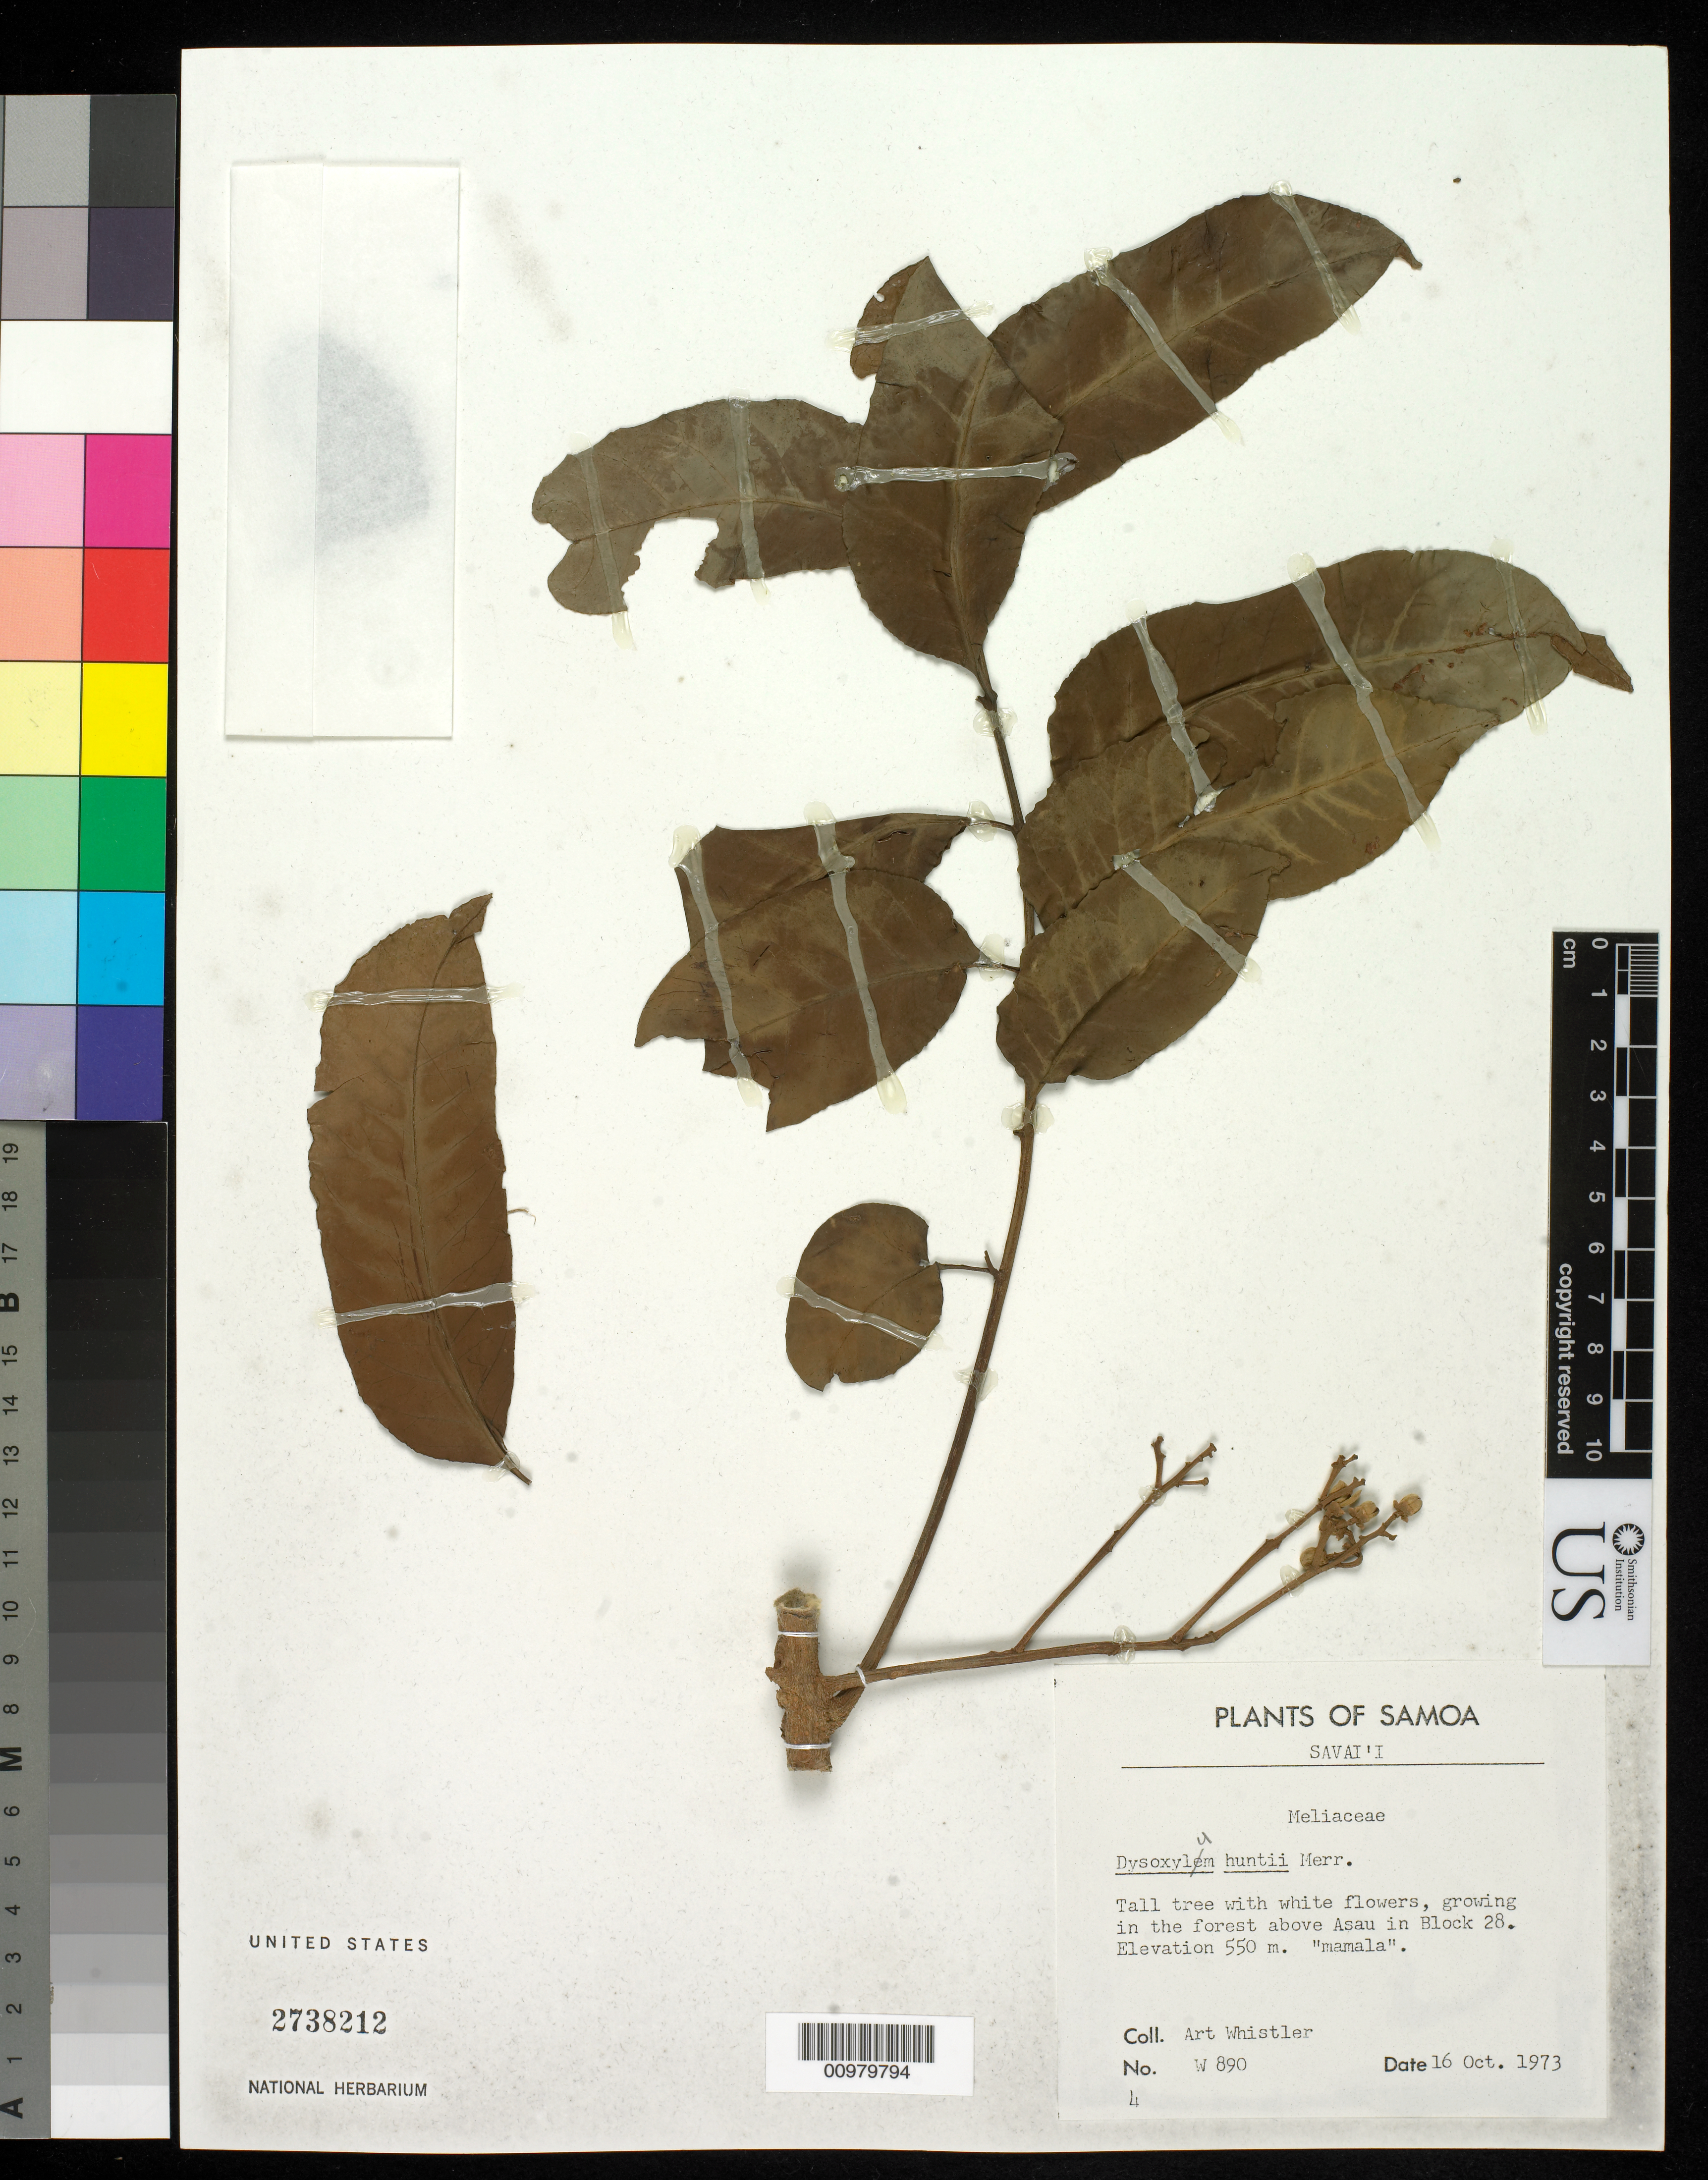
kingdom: Plantae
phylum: Tracheophyta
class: Magnoliopsida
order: Sapindales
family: Meliaceae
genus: Didymocheton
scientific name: Didymocheton huntii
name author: (Merr. ex Setch.) Harms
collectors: A. Whipple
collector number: W 890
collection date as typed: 16 Oct 1973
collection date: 1973-10-16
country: Samoa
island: Savai'i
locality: Above Asau in Block 28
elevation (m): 550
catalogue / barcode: US 2738212